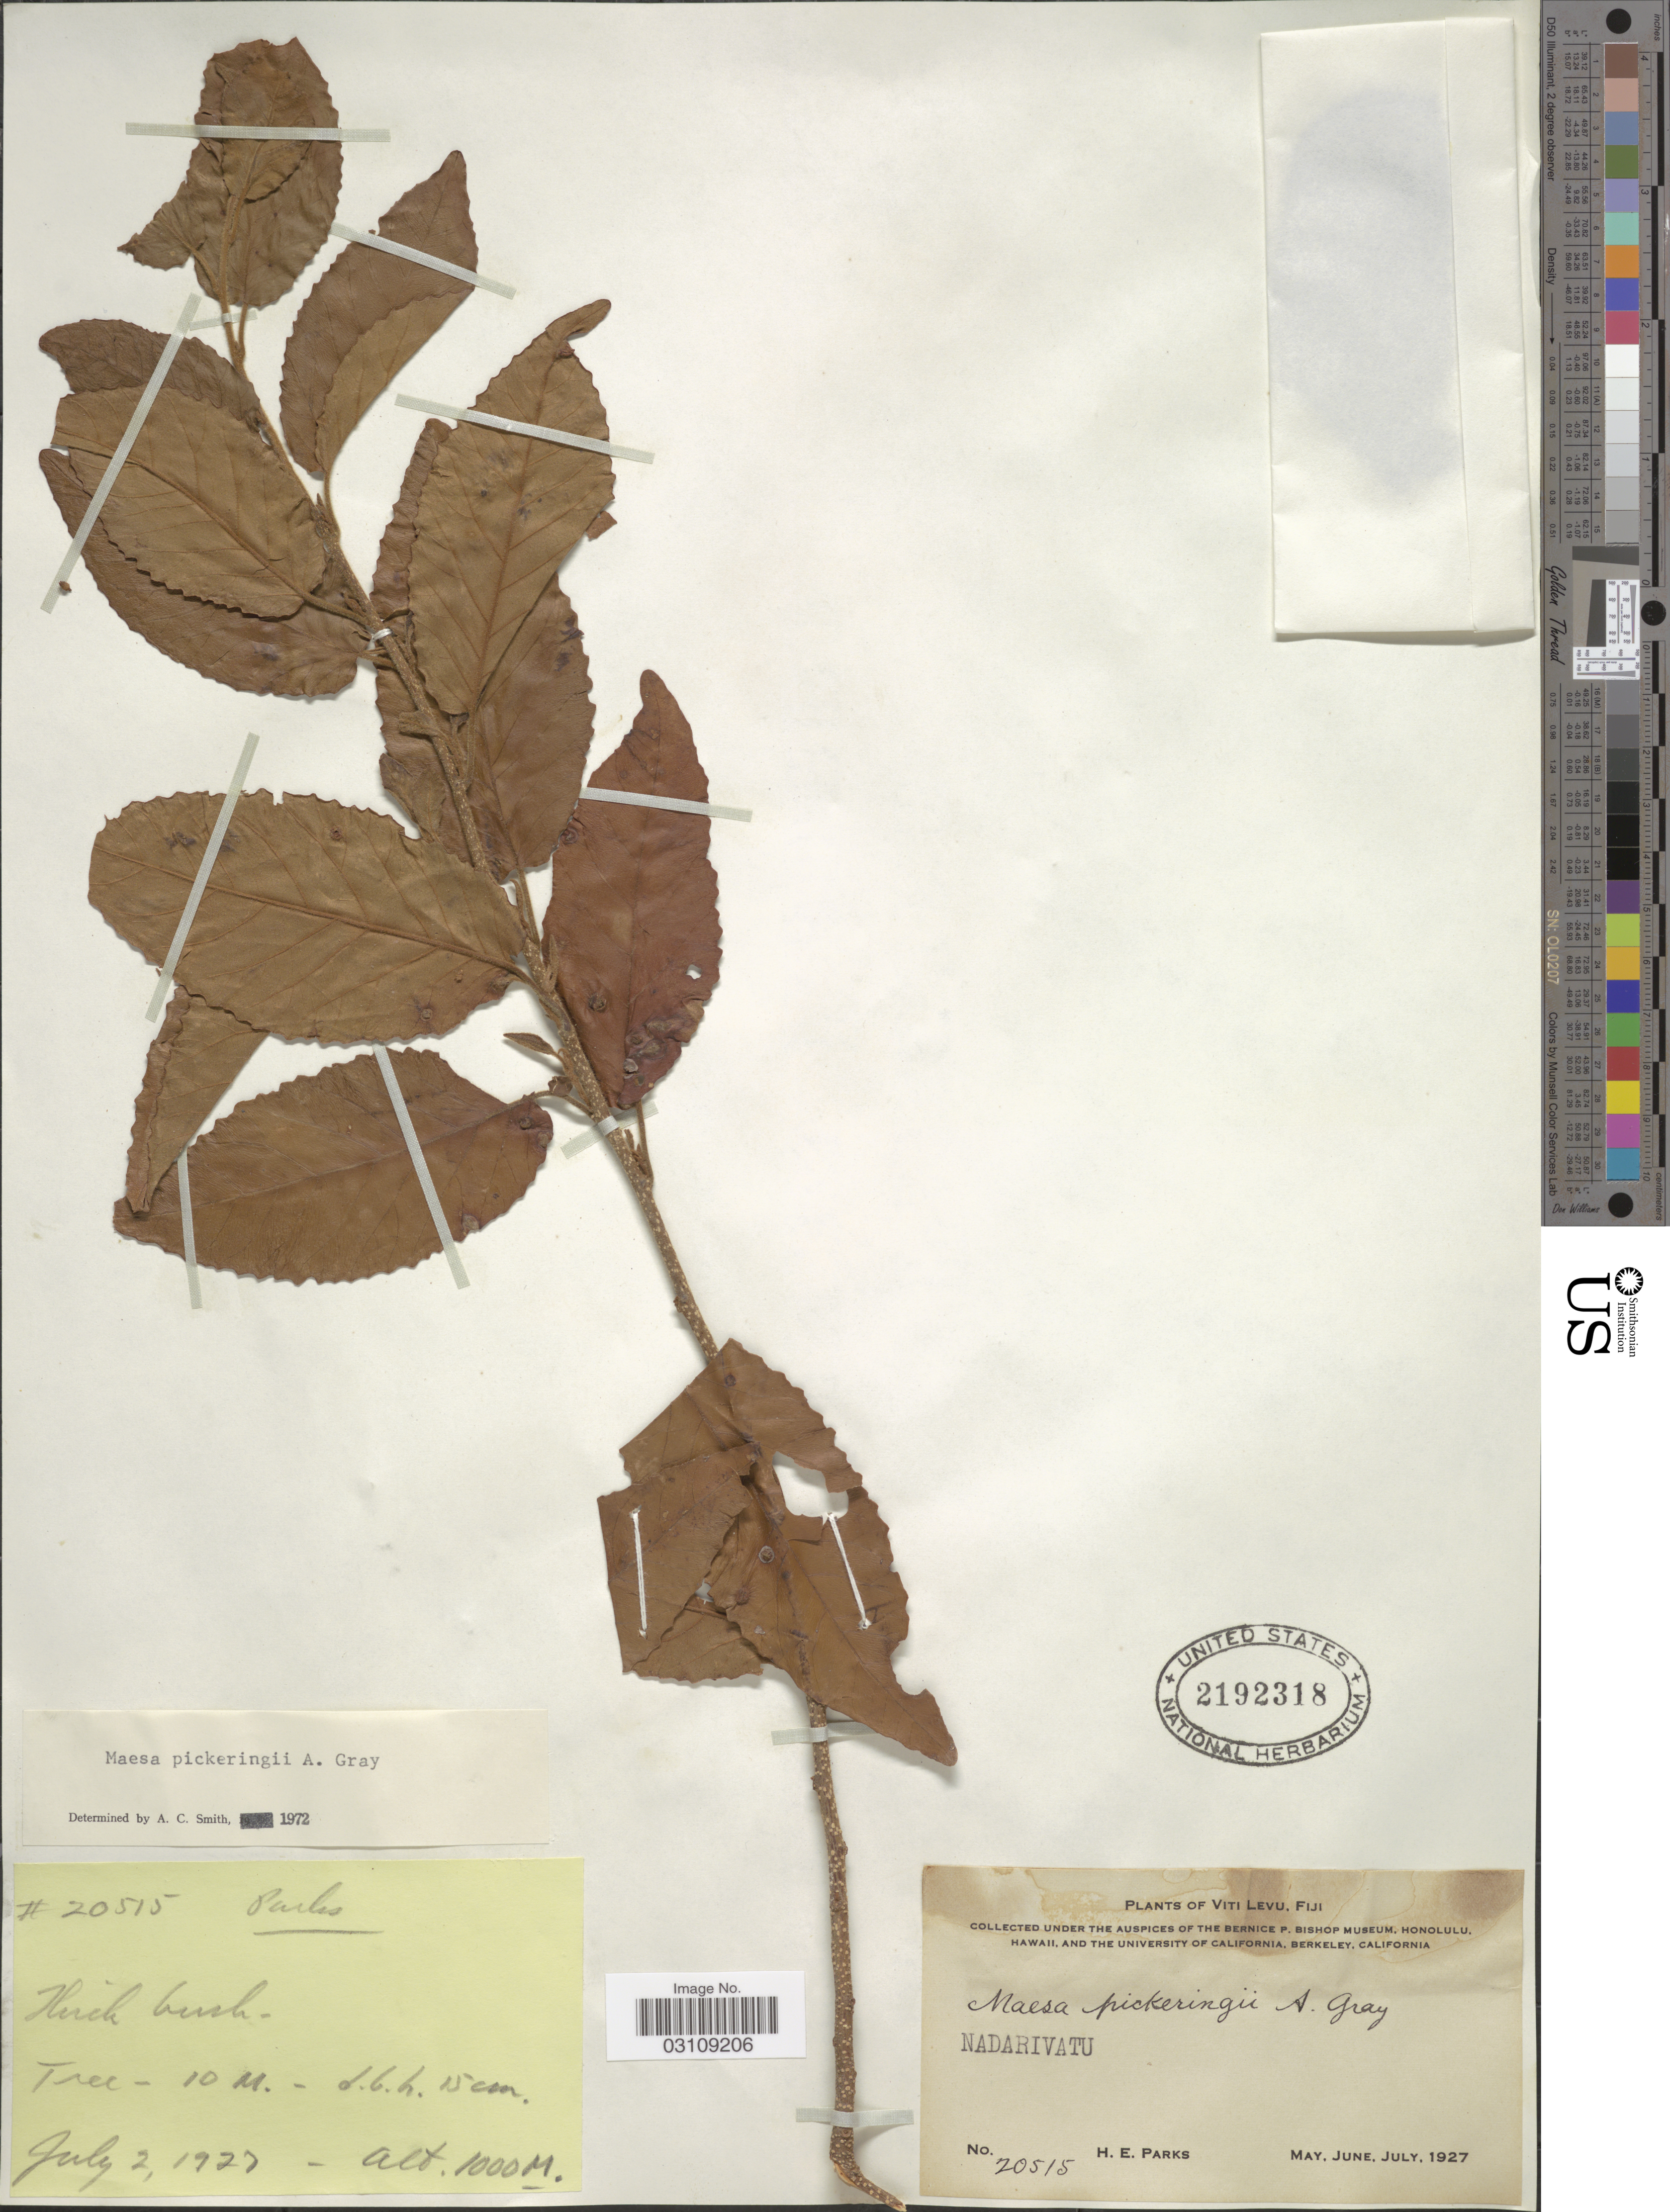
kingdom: Plantae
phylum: Tracheophyta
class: Magnoliopsida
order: Ericales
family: Primulaceae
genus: Maesa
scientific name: Maesa pickeringii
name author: A. Gray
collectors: H. E. Parks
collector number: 20515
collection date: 1927-07-02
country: Fiji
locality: Viti Levu. Nadarivatu.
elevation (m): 1000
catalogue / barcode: US 2192318